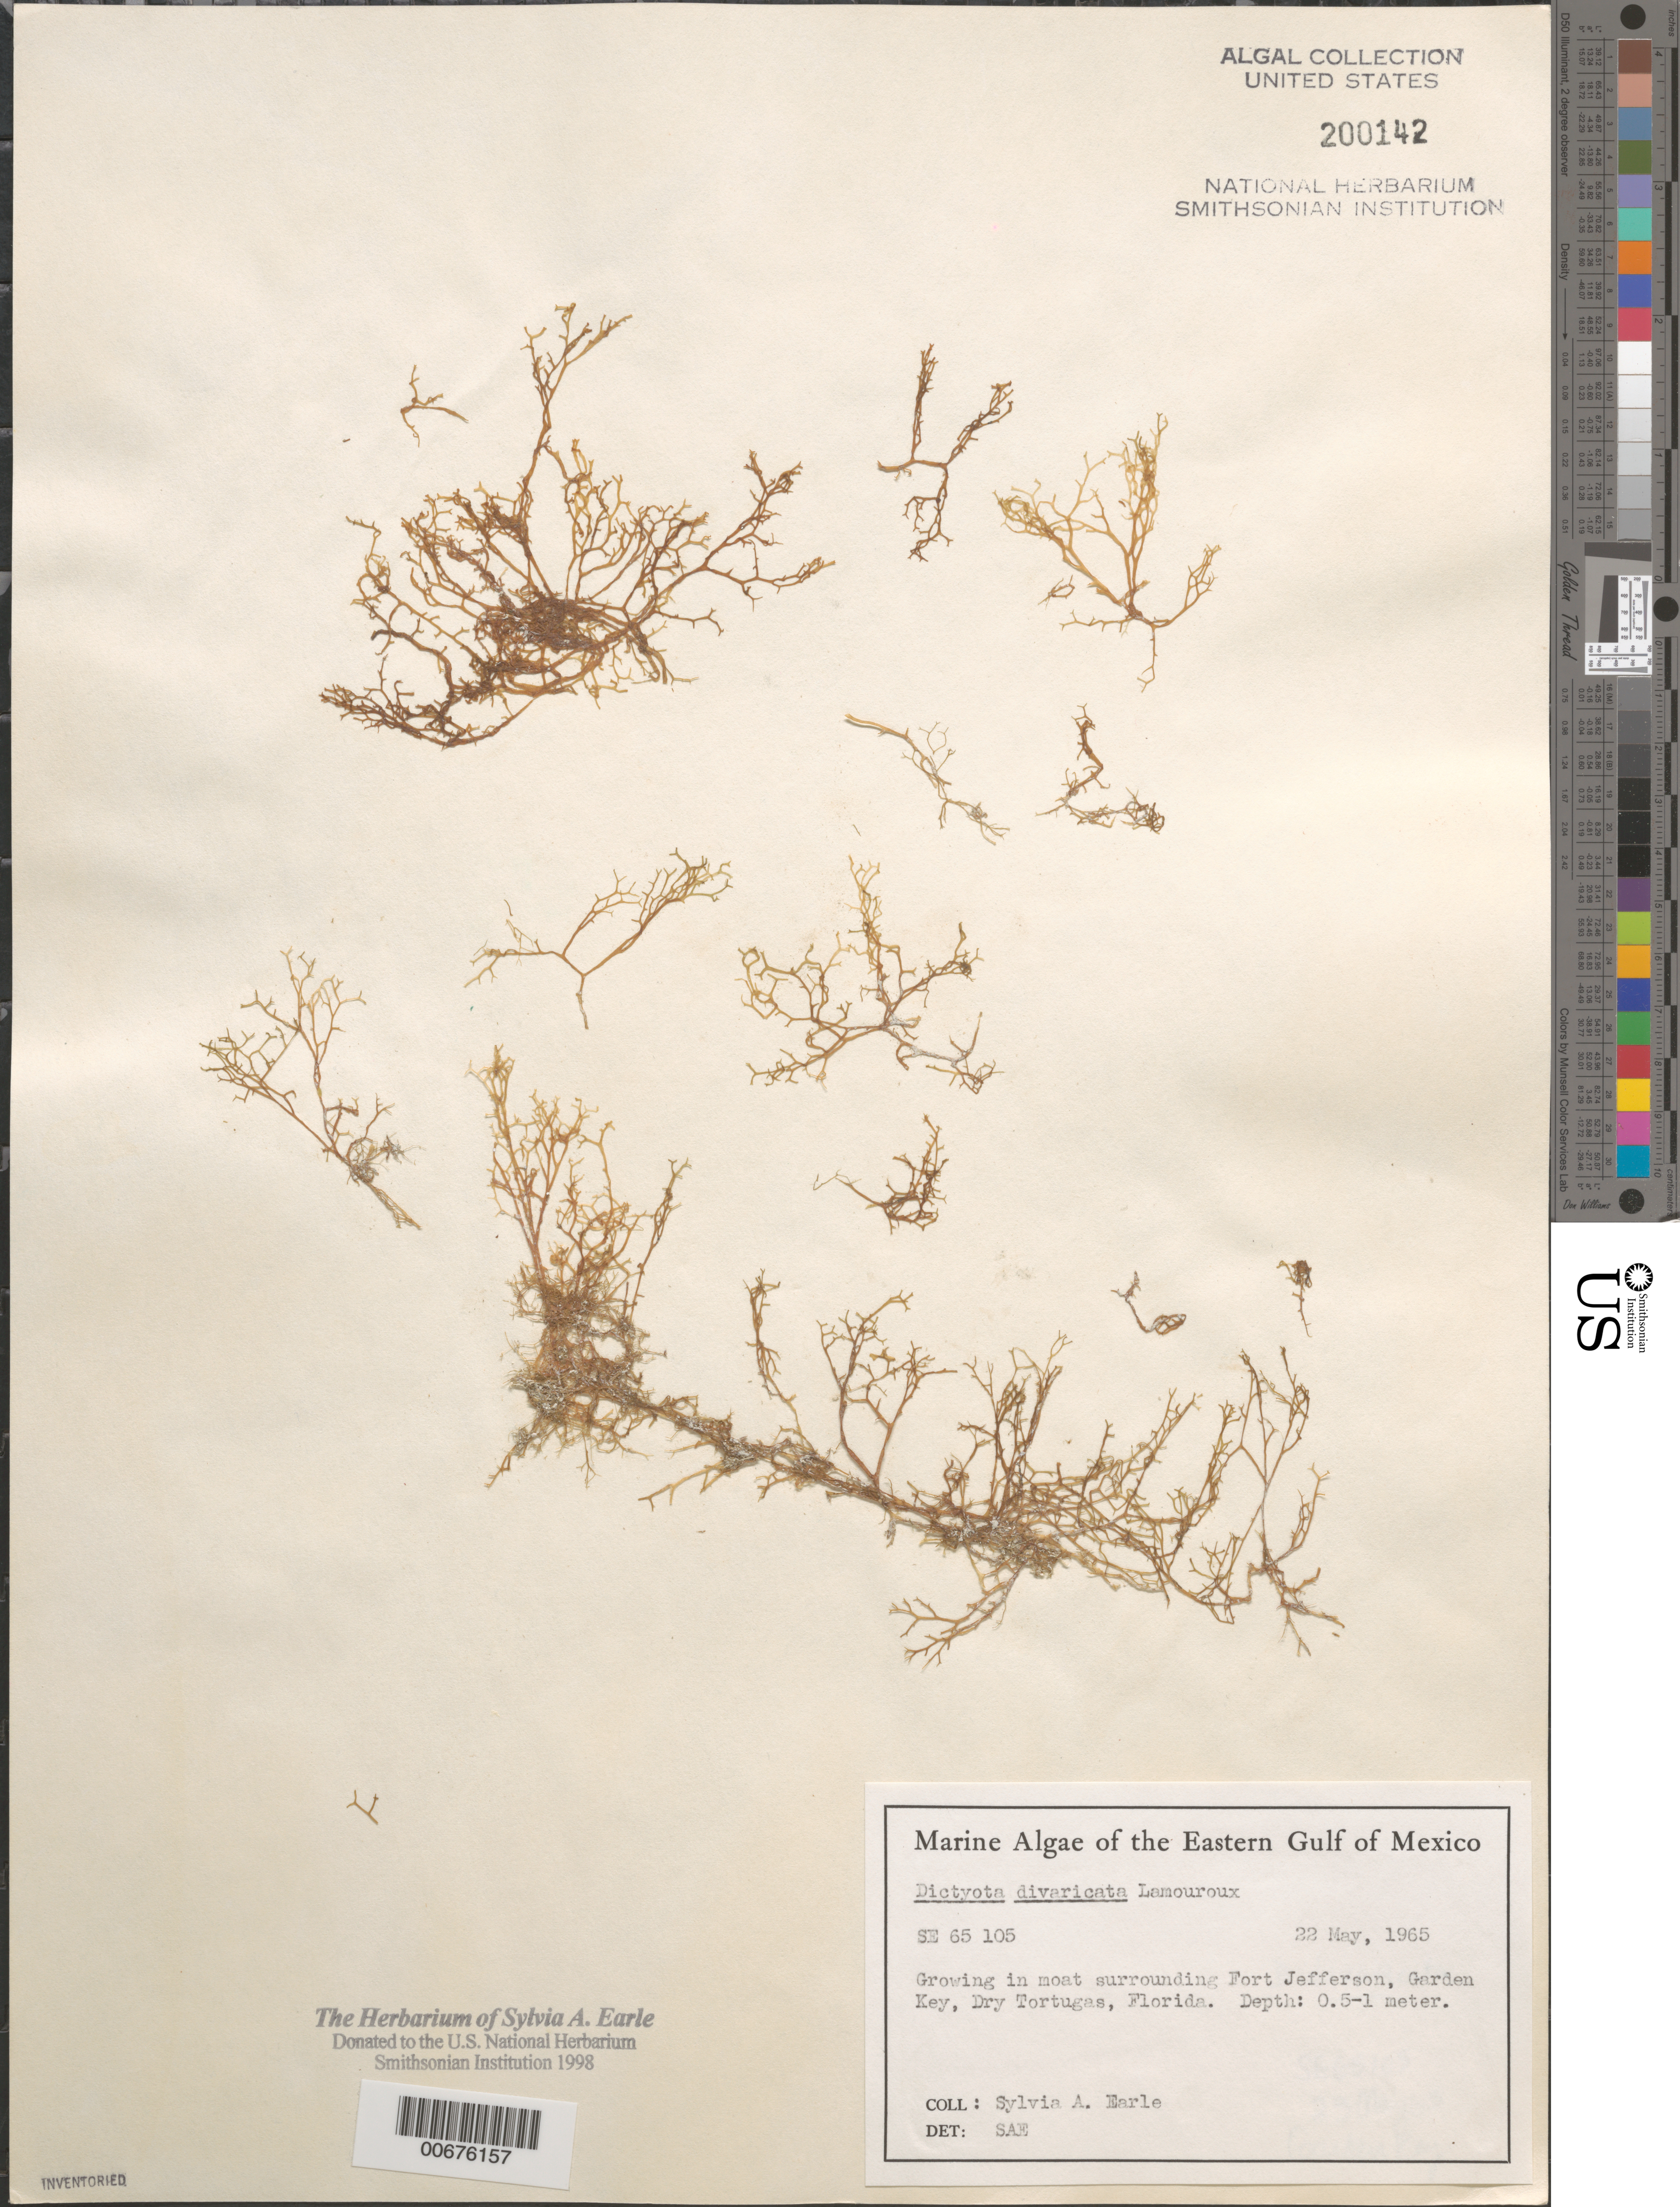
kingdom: Chromista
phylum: Ochrophyta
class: Phaeophyceae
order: Dictyotales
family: Dictyotaceae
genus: Dictyota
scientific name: Dictyota divaricata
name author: J.V.Lamouroux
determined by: Earle, S. A.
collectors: S. A. Earle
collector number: Se 65105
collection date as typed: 22 May 1965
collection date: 1965-05-22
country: United States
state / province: Florida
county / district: Monroe County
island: Garden Key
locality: Fort Jefferson moat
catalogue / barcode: US 200142